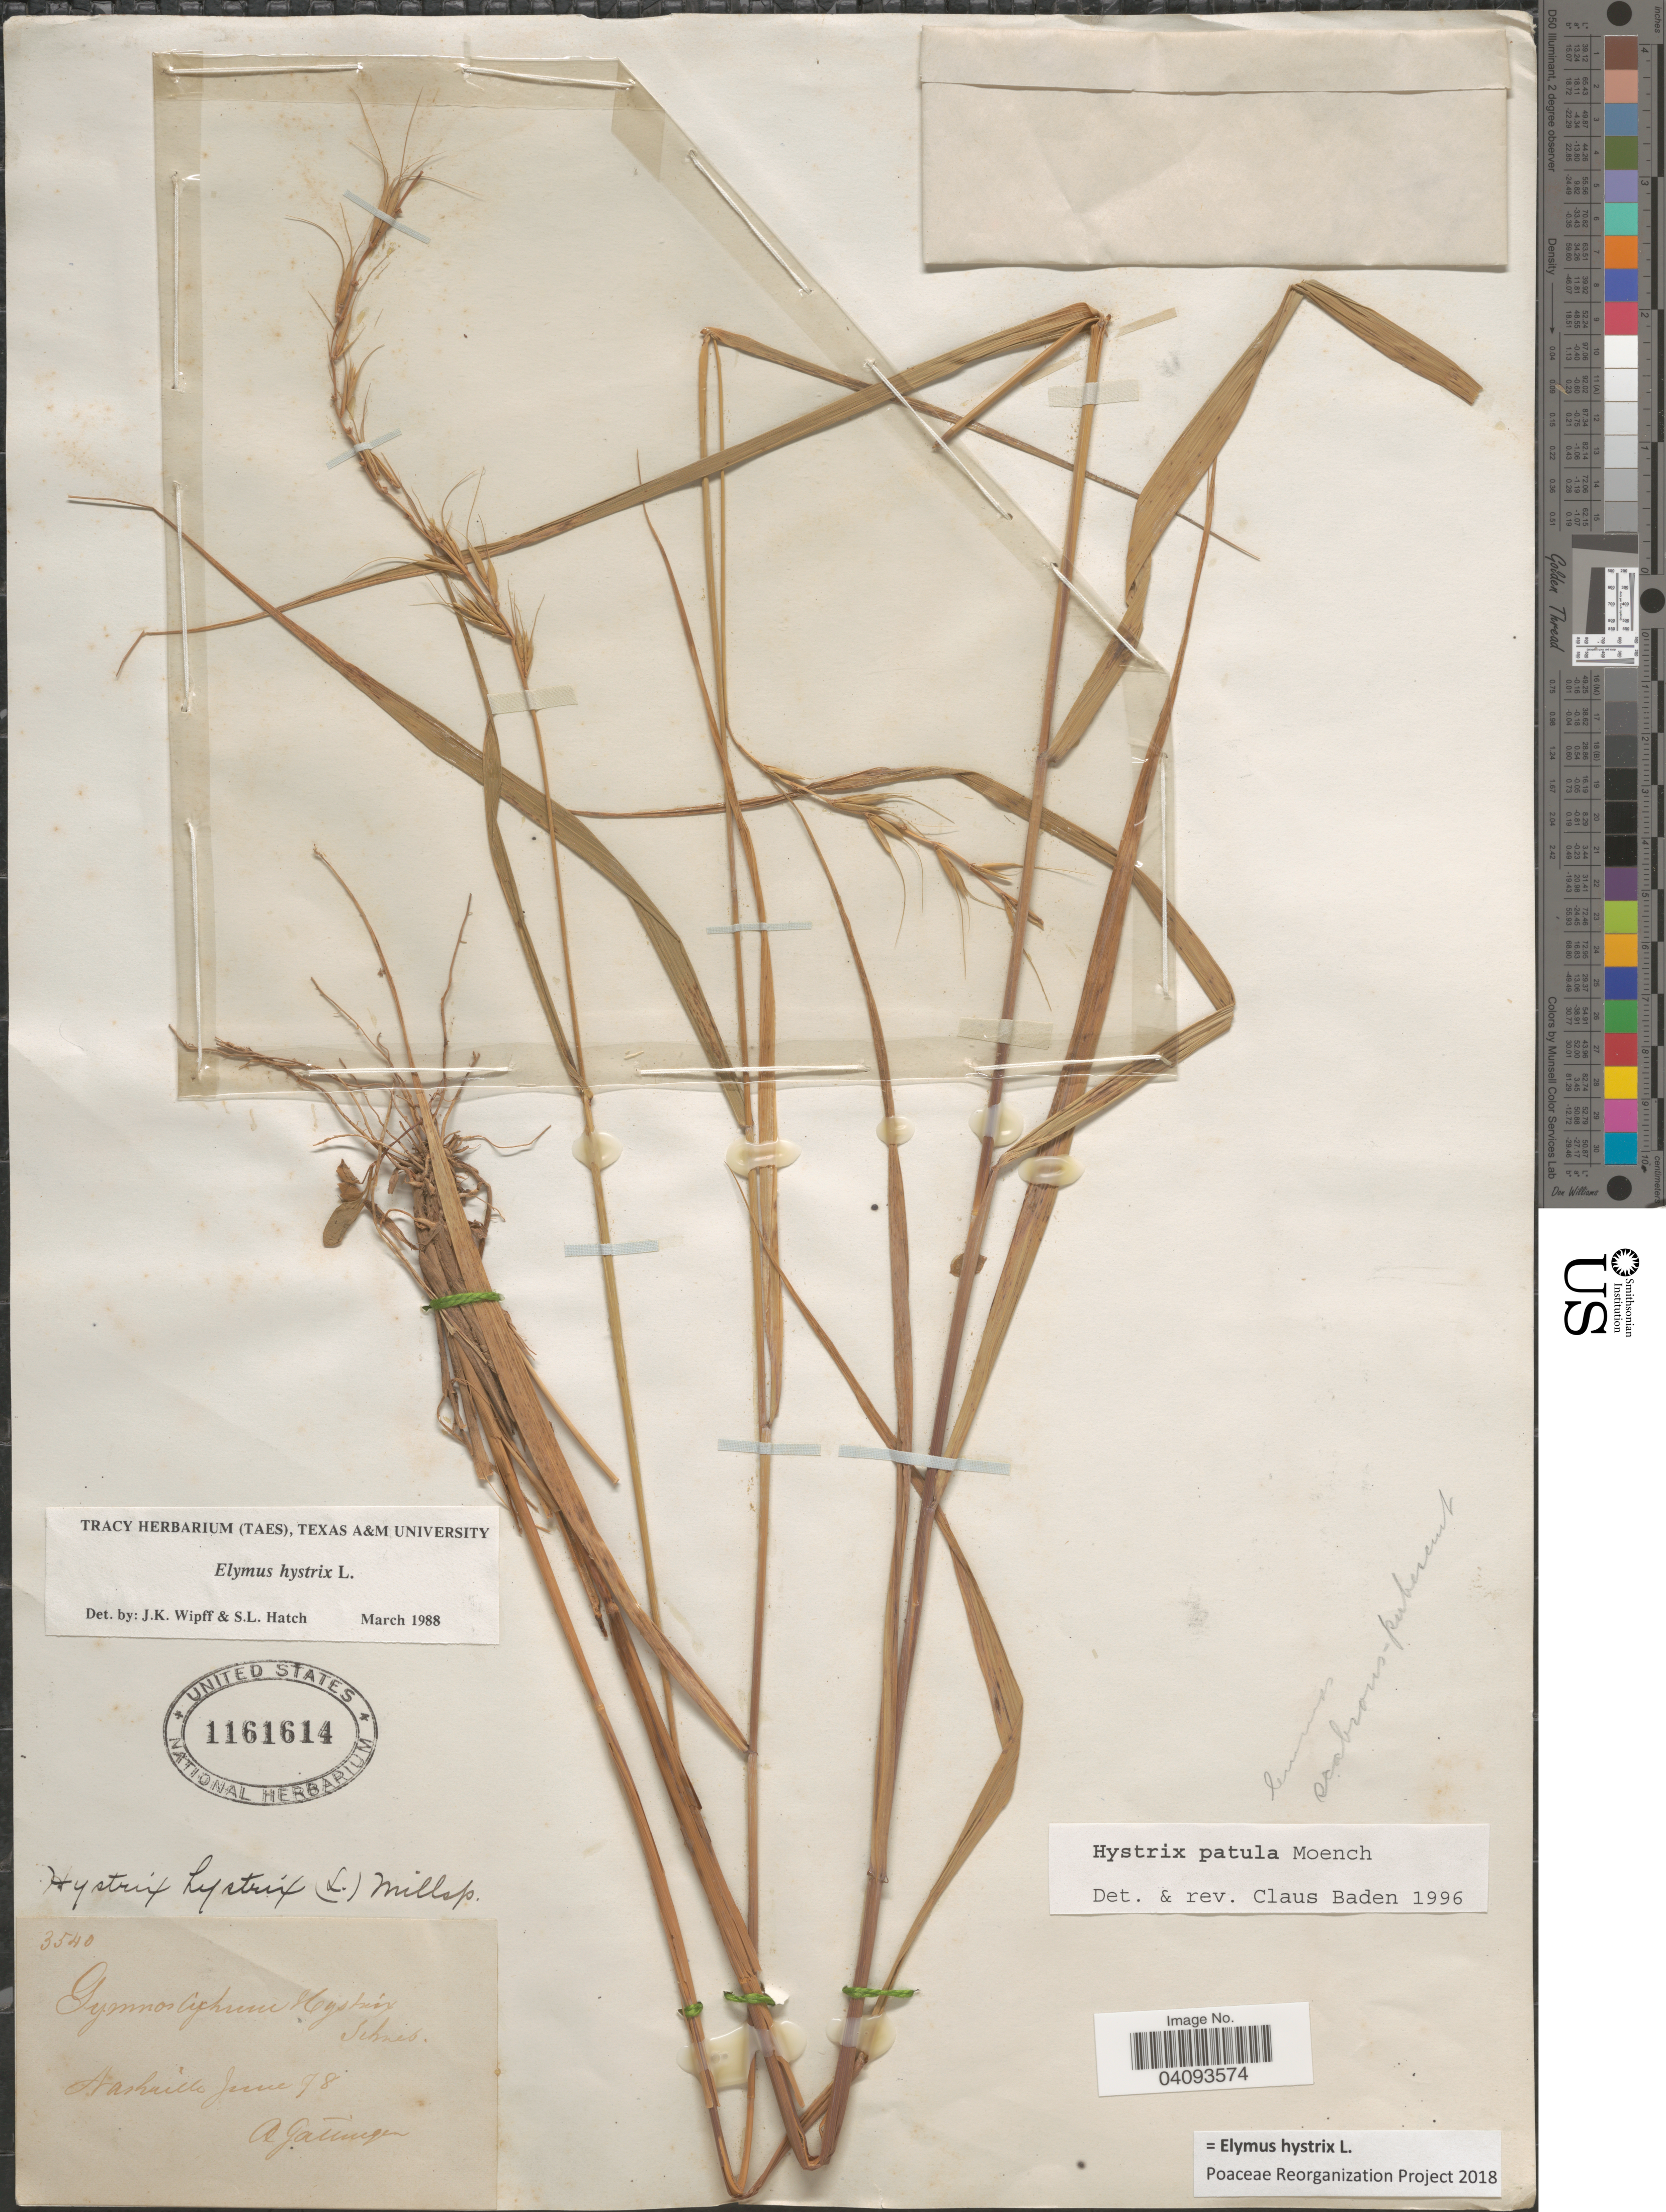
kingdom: Plantae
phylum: Tracheophyta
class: Liliopsida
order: Poales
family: Poaceae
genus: Elymus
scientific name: Elymus hystrix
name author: L.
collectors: A. Gattinger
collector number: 3540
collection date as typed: Transcribed d/m/y: /6/78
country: United States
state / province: Tennessee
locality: Nashville.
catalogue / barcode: US 1161614